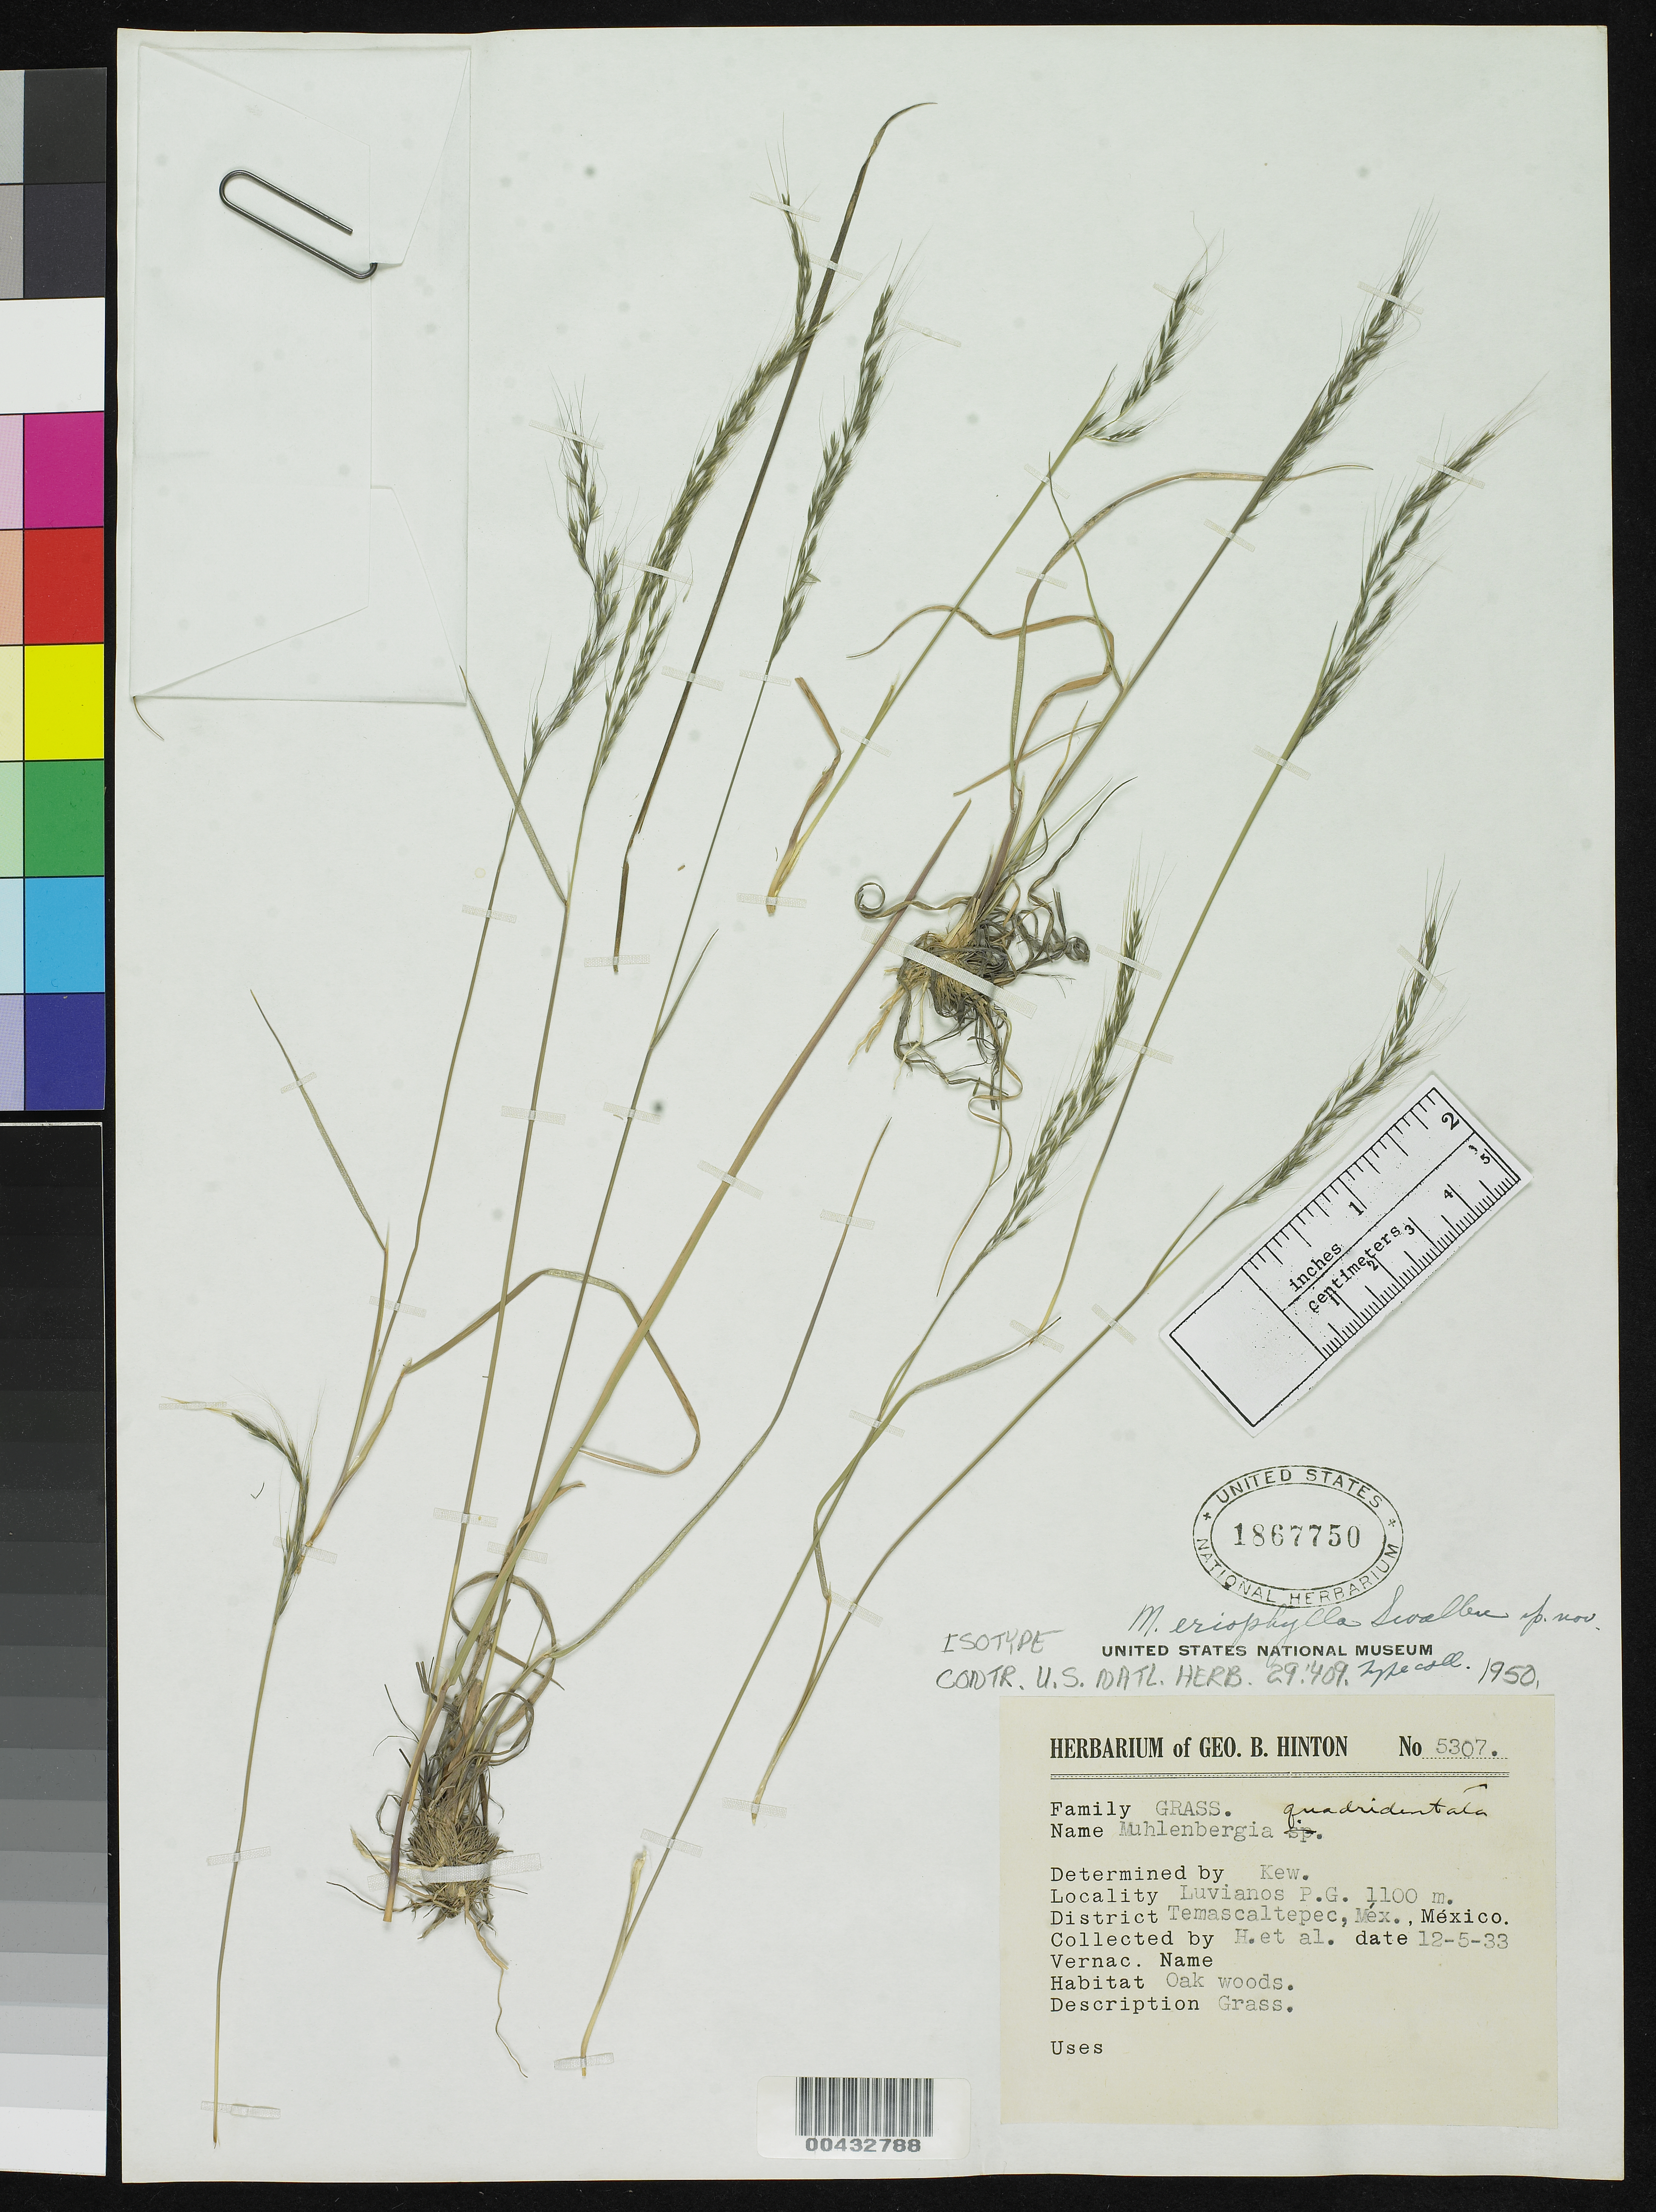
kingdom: Plantae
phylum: Tracheophyta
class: Liliopsida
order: Poales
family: Poaceae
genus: Muhlenbergia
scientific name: Muhlenbergia eriophylla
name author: Swallen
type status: Isotype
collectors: G. B. Hinton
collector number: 5307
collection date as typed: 12 May 1953 or 05 Dec 1953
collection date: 1953-05-12 or 1953-12-05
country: Mexico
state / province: México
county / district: Temascaltepec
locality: Luvianos.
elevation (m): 1100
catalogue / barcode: US 1867750